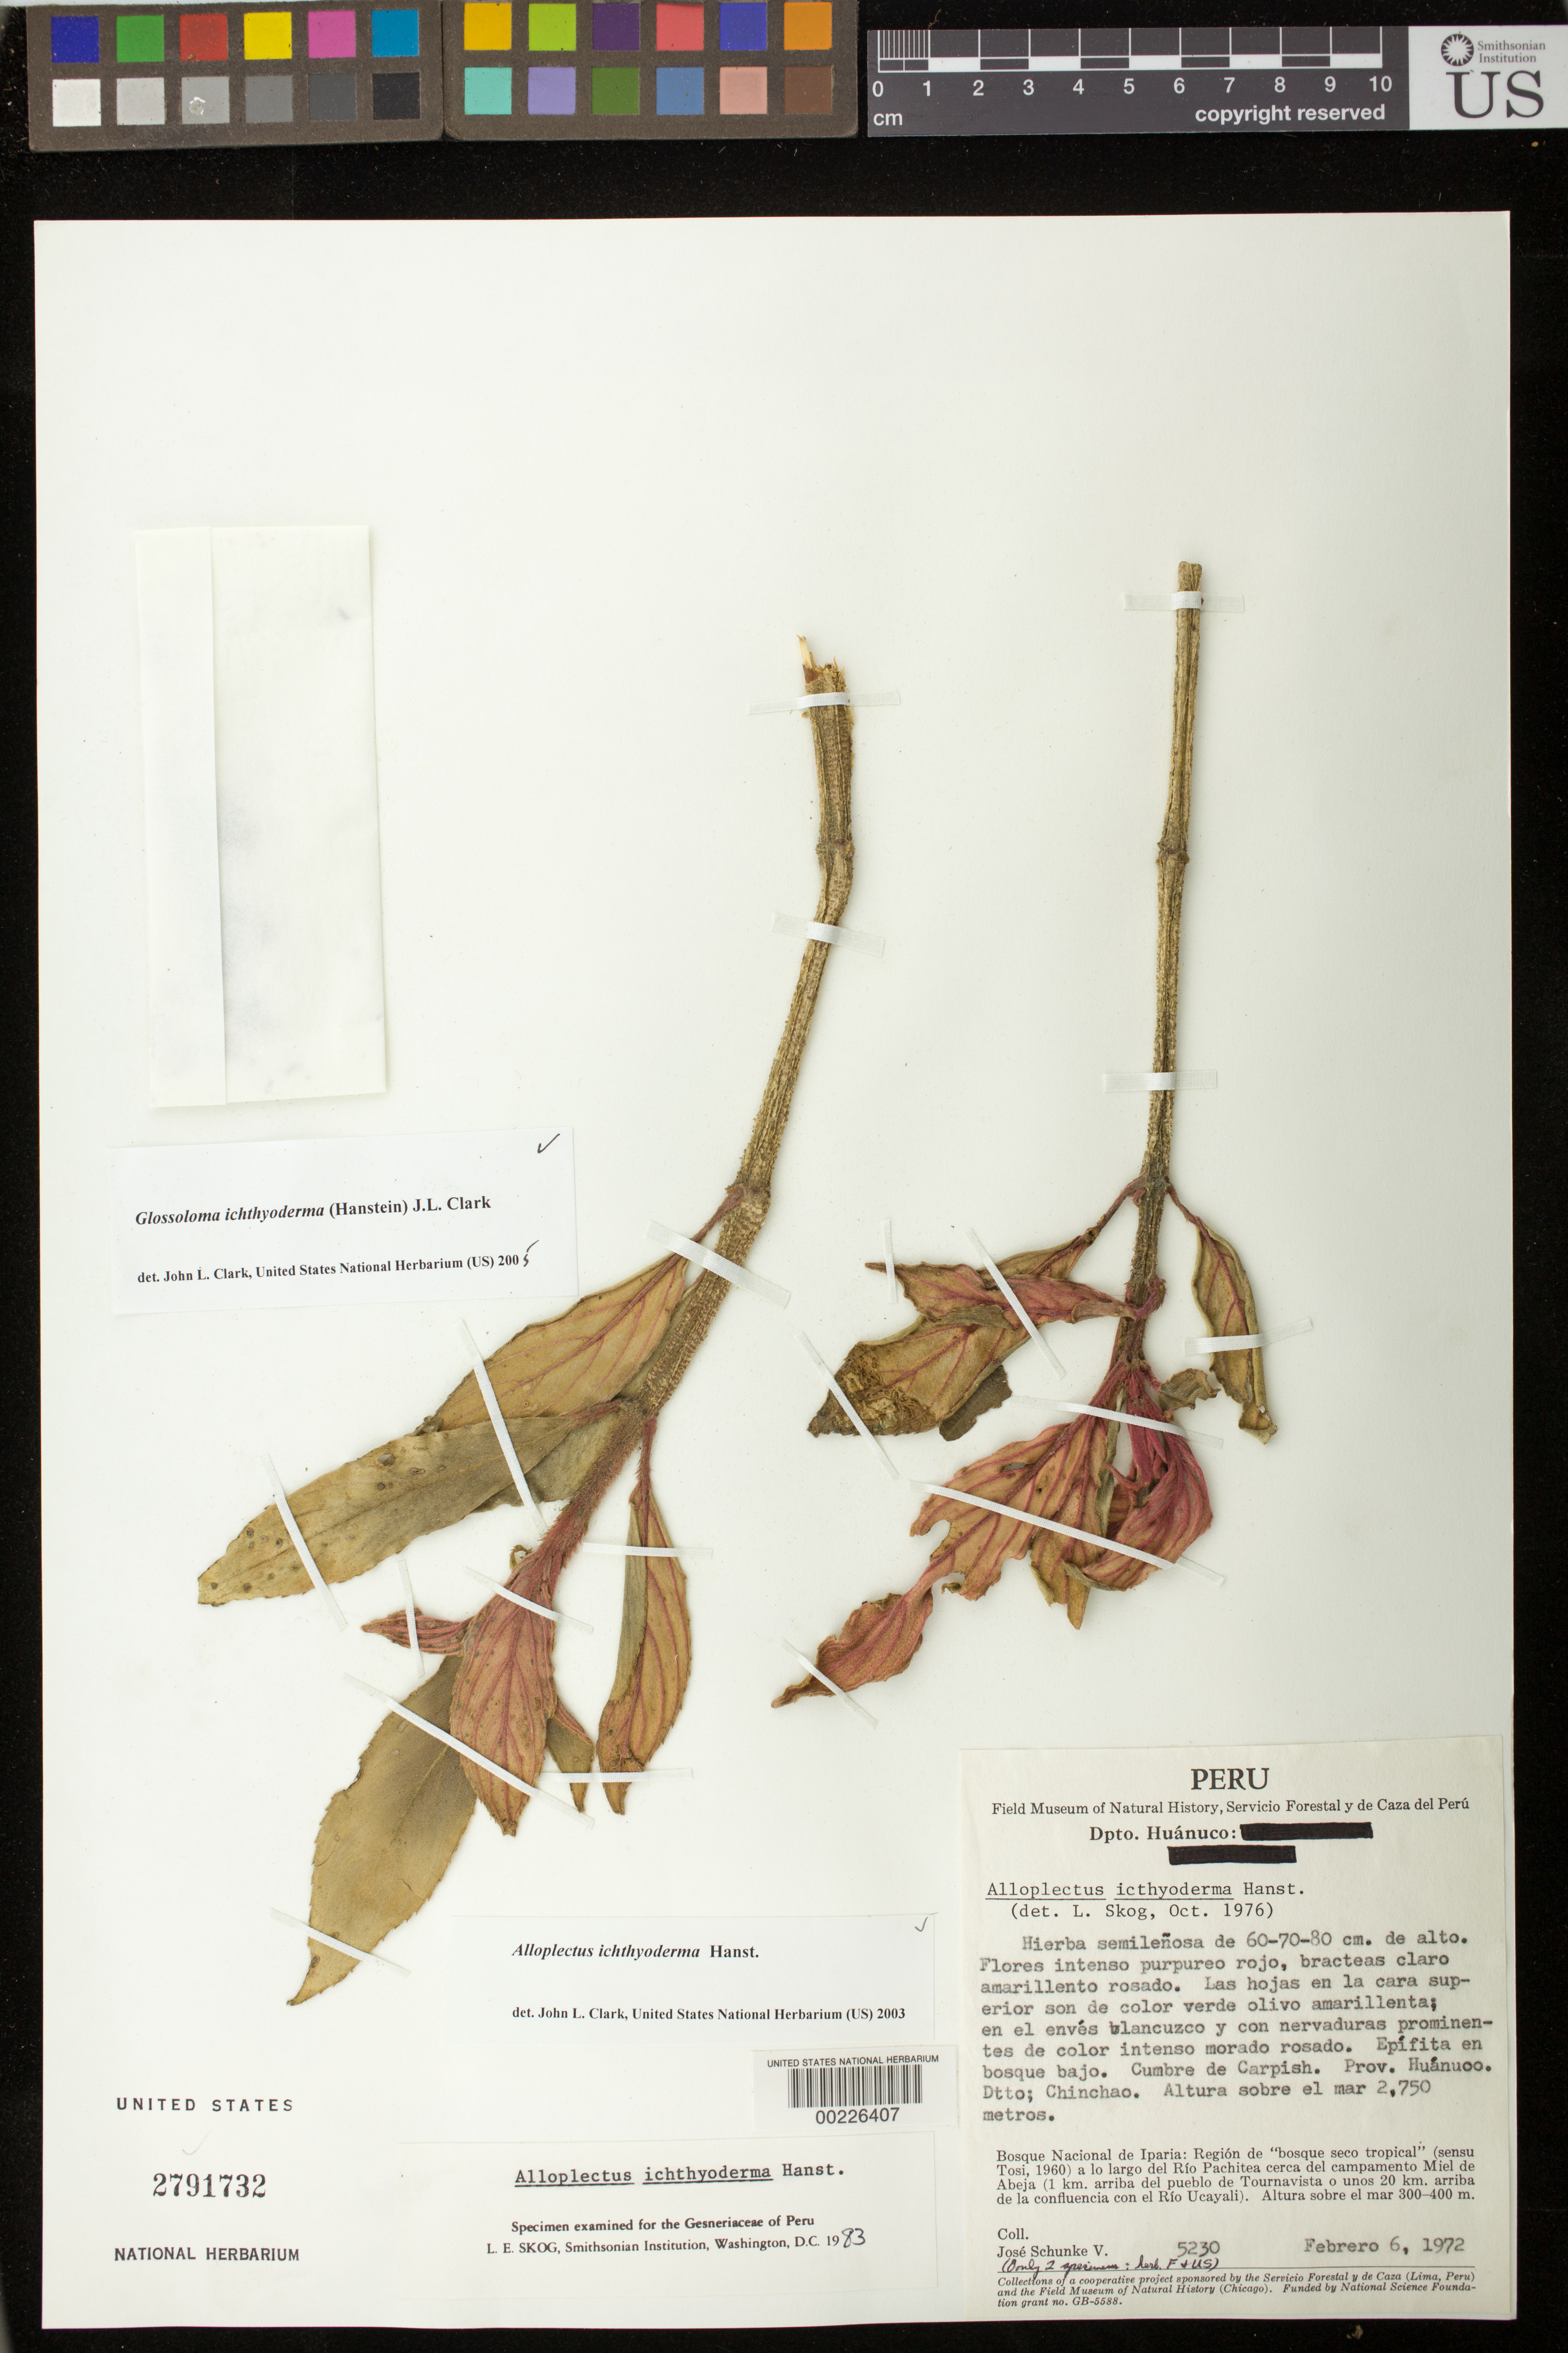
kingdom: Plantae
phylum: Tracheophyta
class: Magnoliopsida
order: Lamiales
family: Gesneriaceae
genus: Glossoloma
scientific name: Glossoloma ichthyoderma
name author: (Hanst.) J.L. Clark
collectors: J. Schunke Vigo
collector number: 5230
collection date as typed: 06 Feb 1972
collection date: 1972-02-06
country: Peru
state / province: Huánuco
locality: Dtto. Chinchao, summit of Carpish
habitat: In short forest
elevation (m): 2750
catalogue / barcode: US 2791732